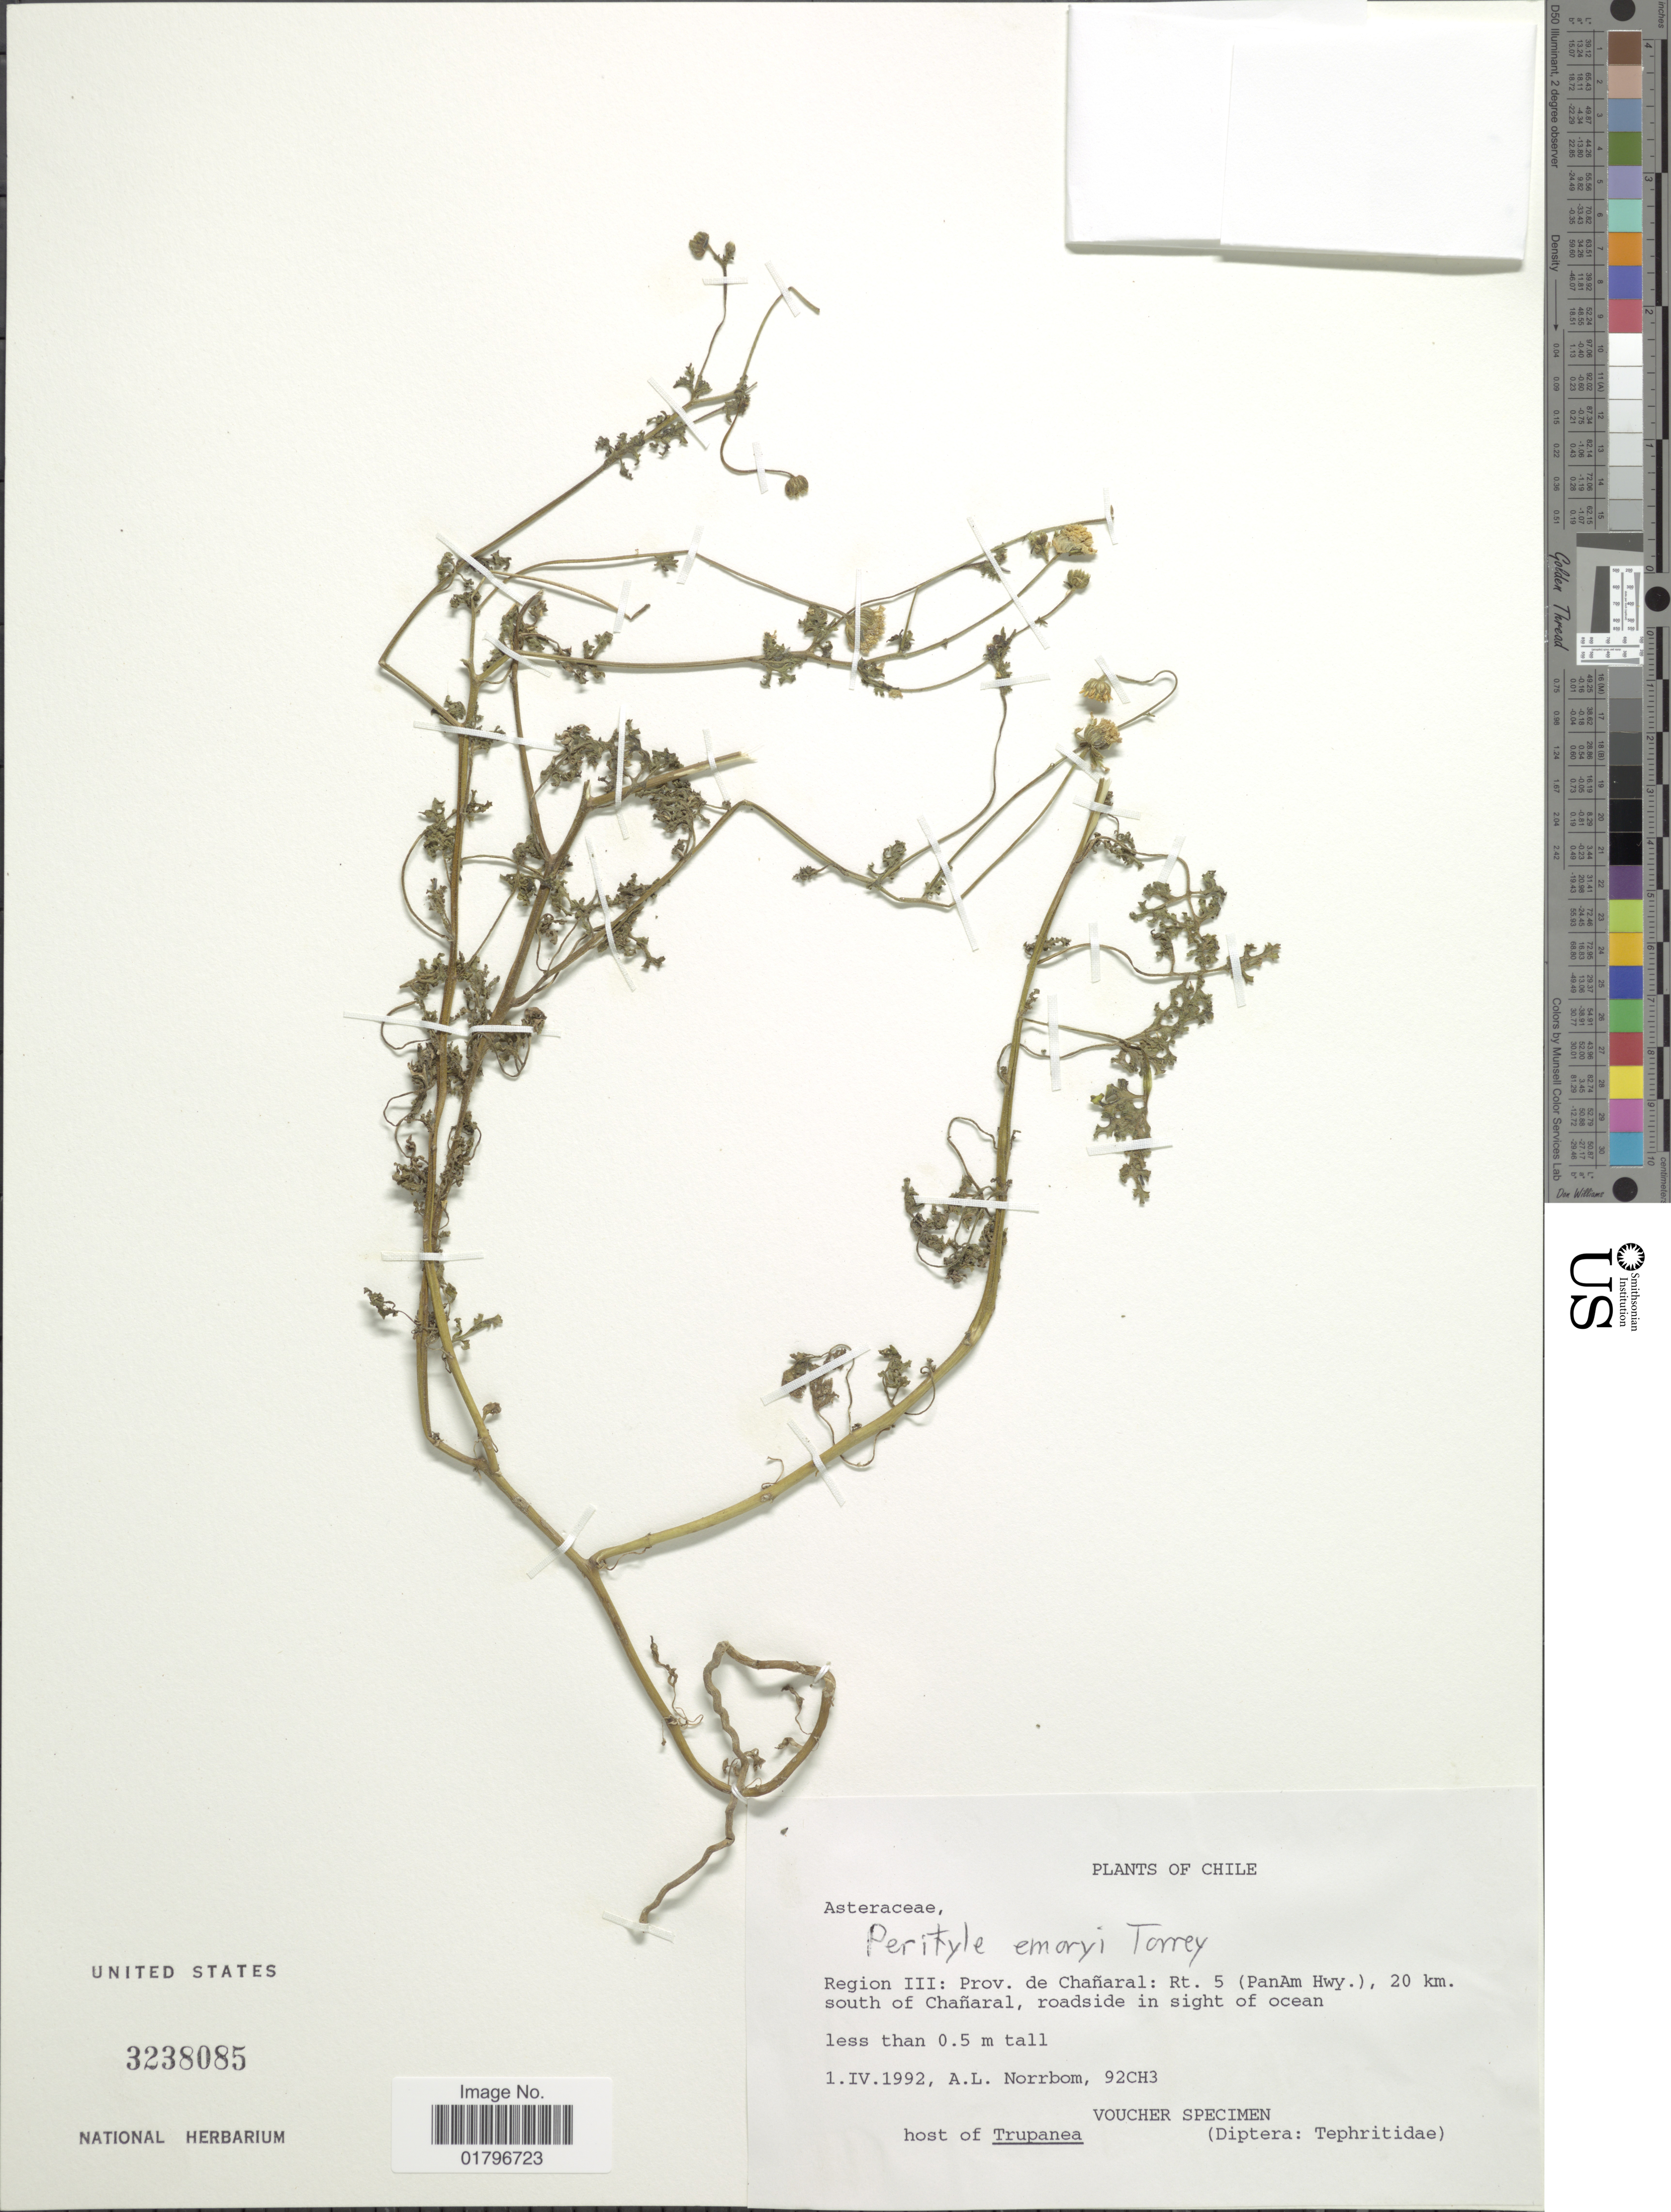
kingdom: Plantae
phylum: Tracheophyta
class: Magnoliopsida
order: Asterales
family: Asteraceae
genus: Perityle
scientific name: Perityle emoryi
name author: Torr.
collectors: A. L. Norrbom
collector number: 92CH3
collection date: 1992-04-01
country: Chile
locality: Region III: Prov. de Chañaral: Rt. 5 (PanAm Hwy.), 20 km. south of Chañaral, roadside in sight of ocean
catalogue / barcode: US 3238085